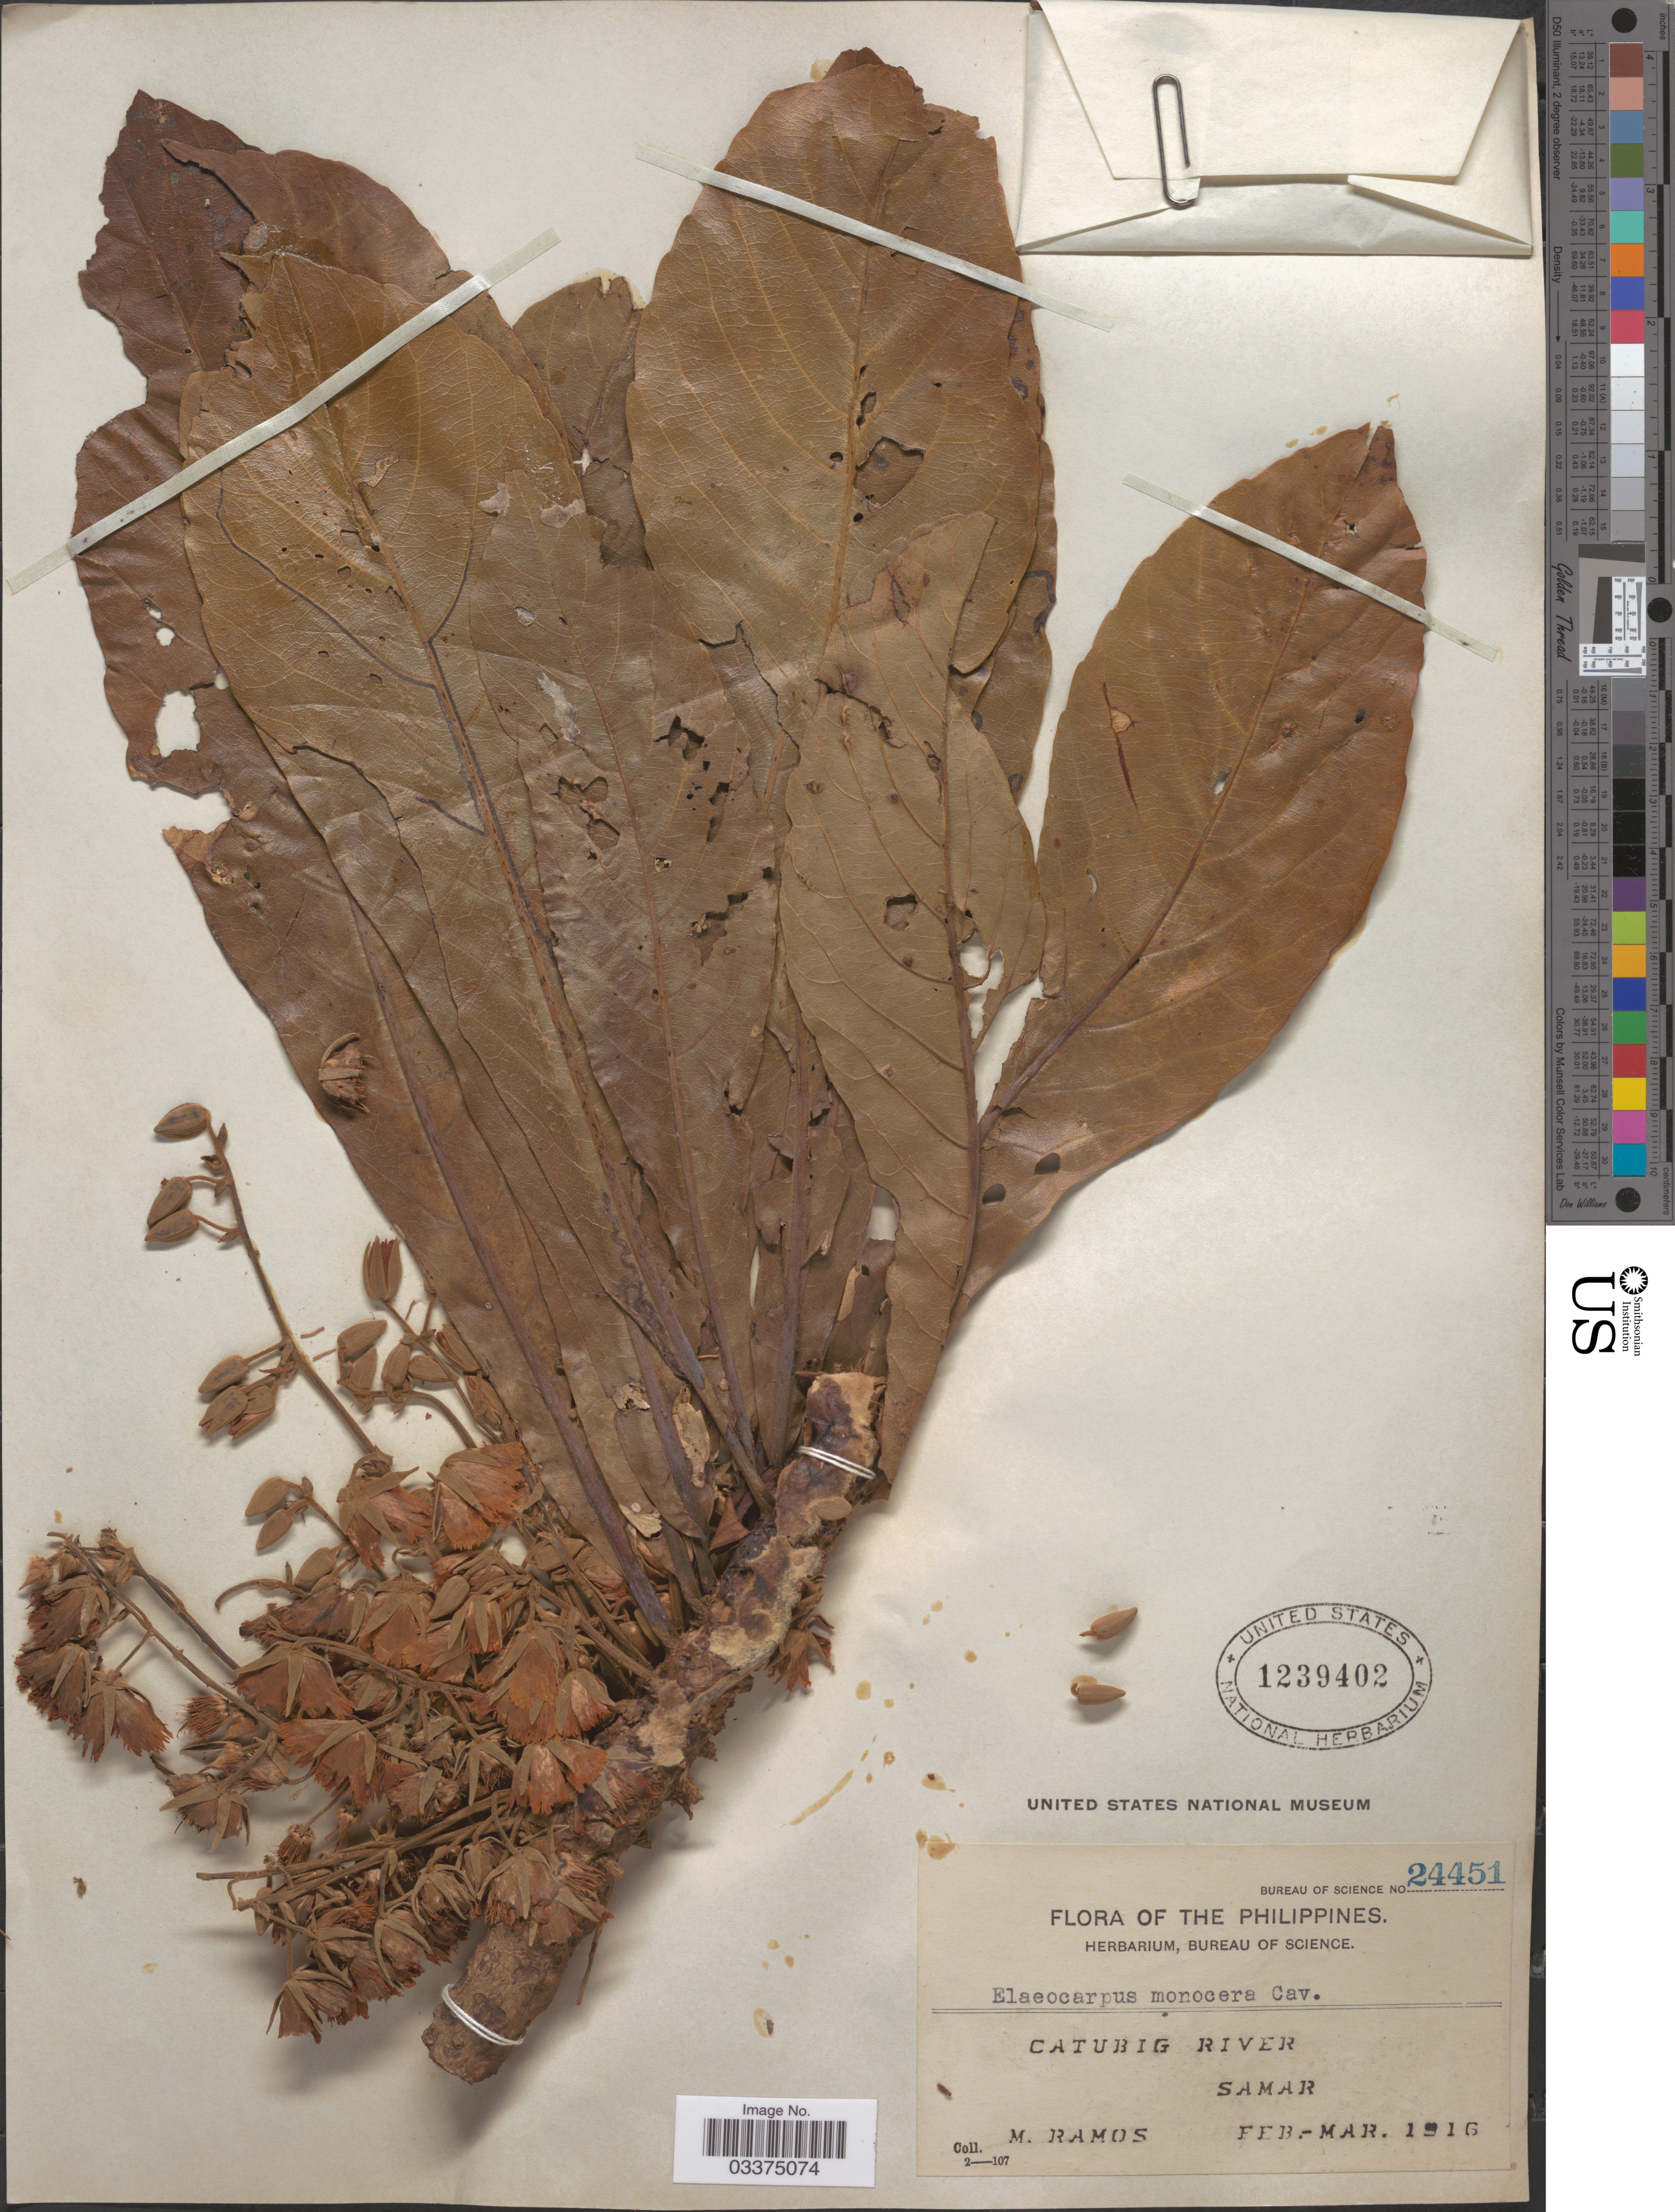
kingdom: Plantae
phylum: Tracheophyta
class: Magnoliopsida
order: Oxalidales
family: Elaeocarpaceae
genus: Elaeocarpus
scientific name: Elaeocarpus monocera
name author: Cav.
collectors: M. Ramos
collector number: Bureau of Science 24451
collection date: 1916-02/1916-03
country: Philippines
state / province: Eastern Visayas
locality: Catubig River, Samar.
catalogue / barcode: US 1239402